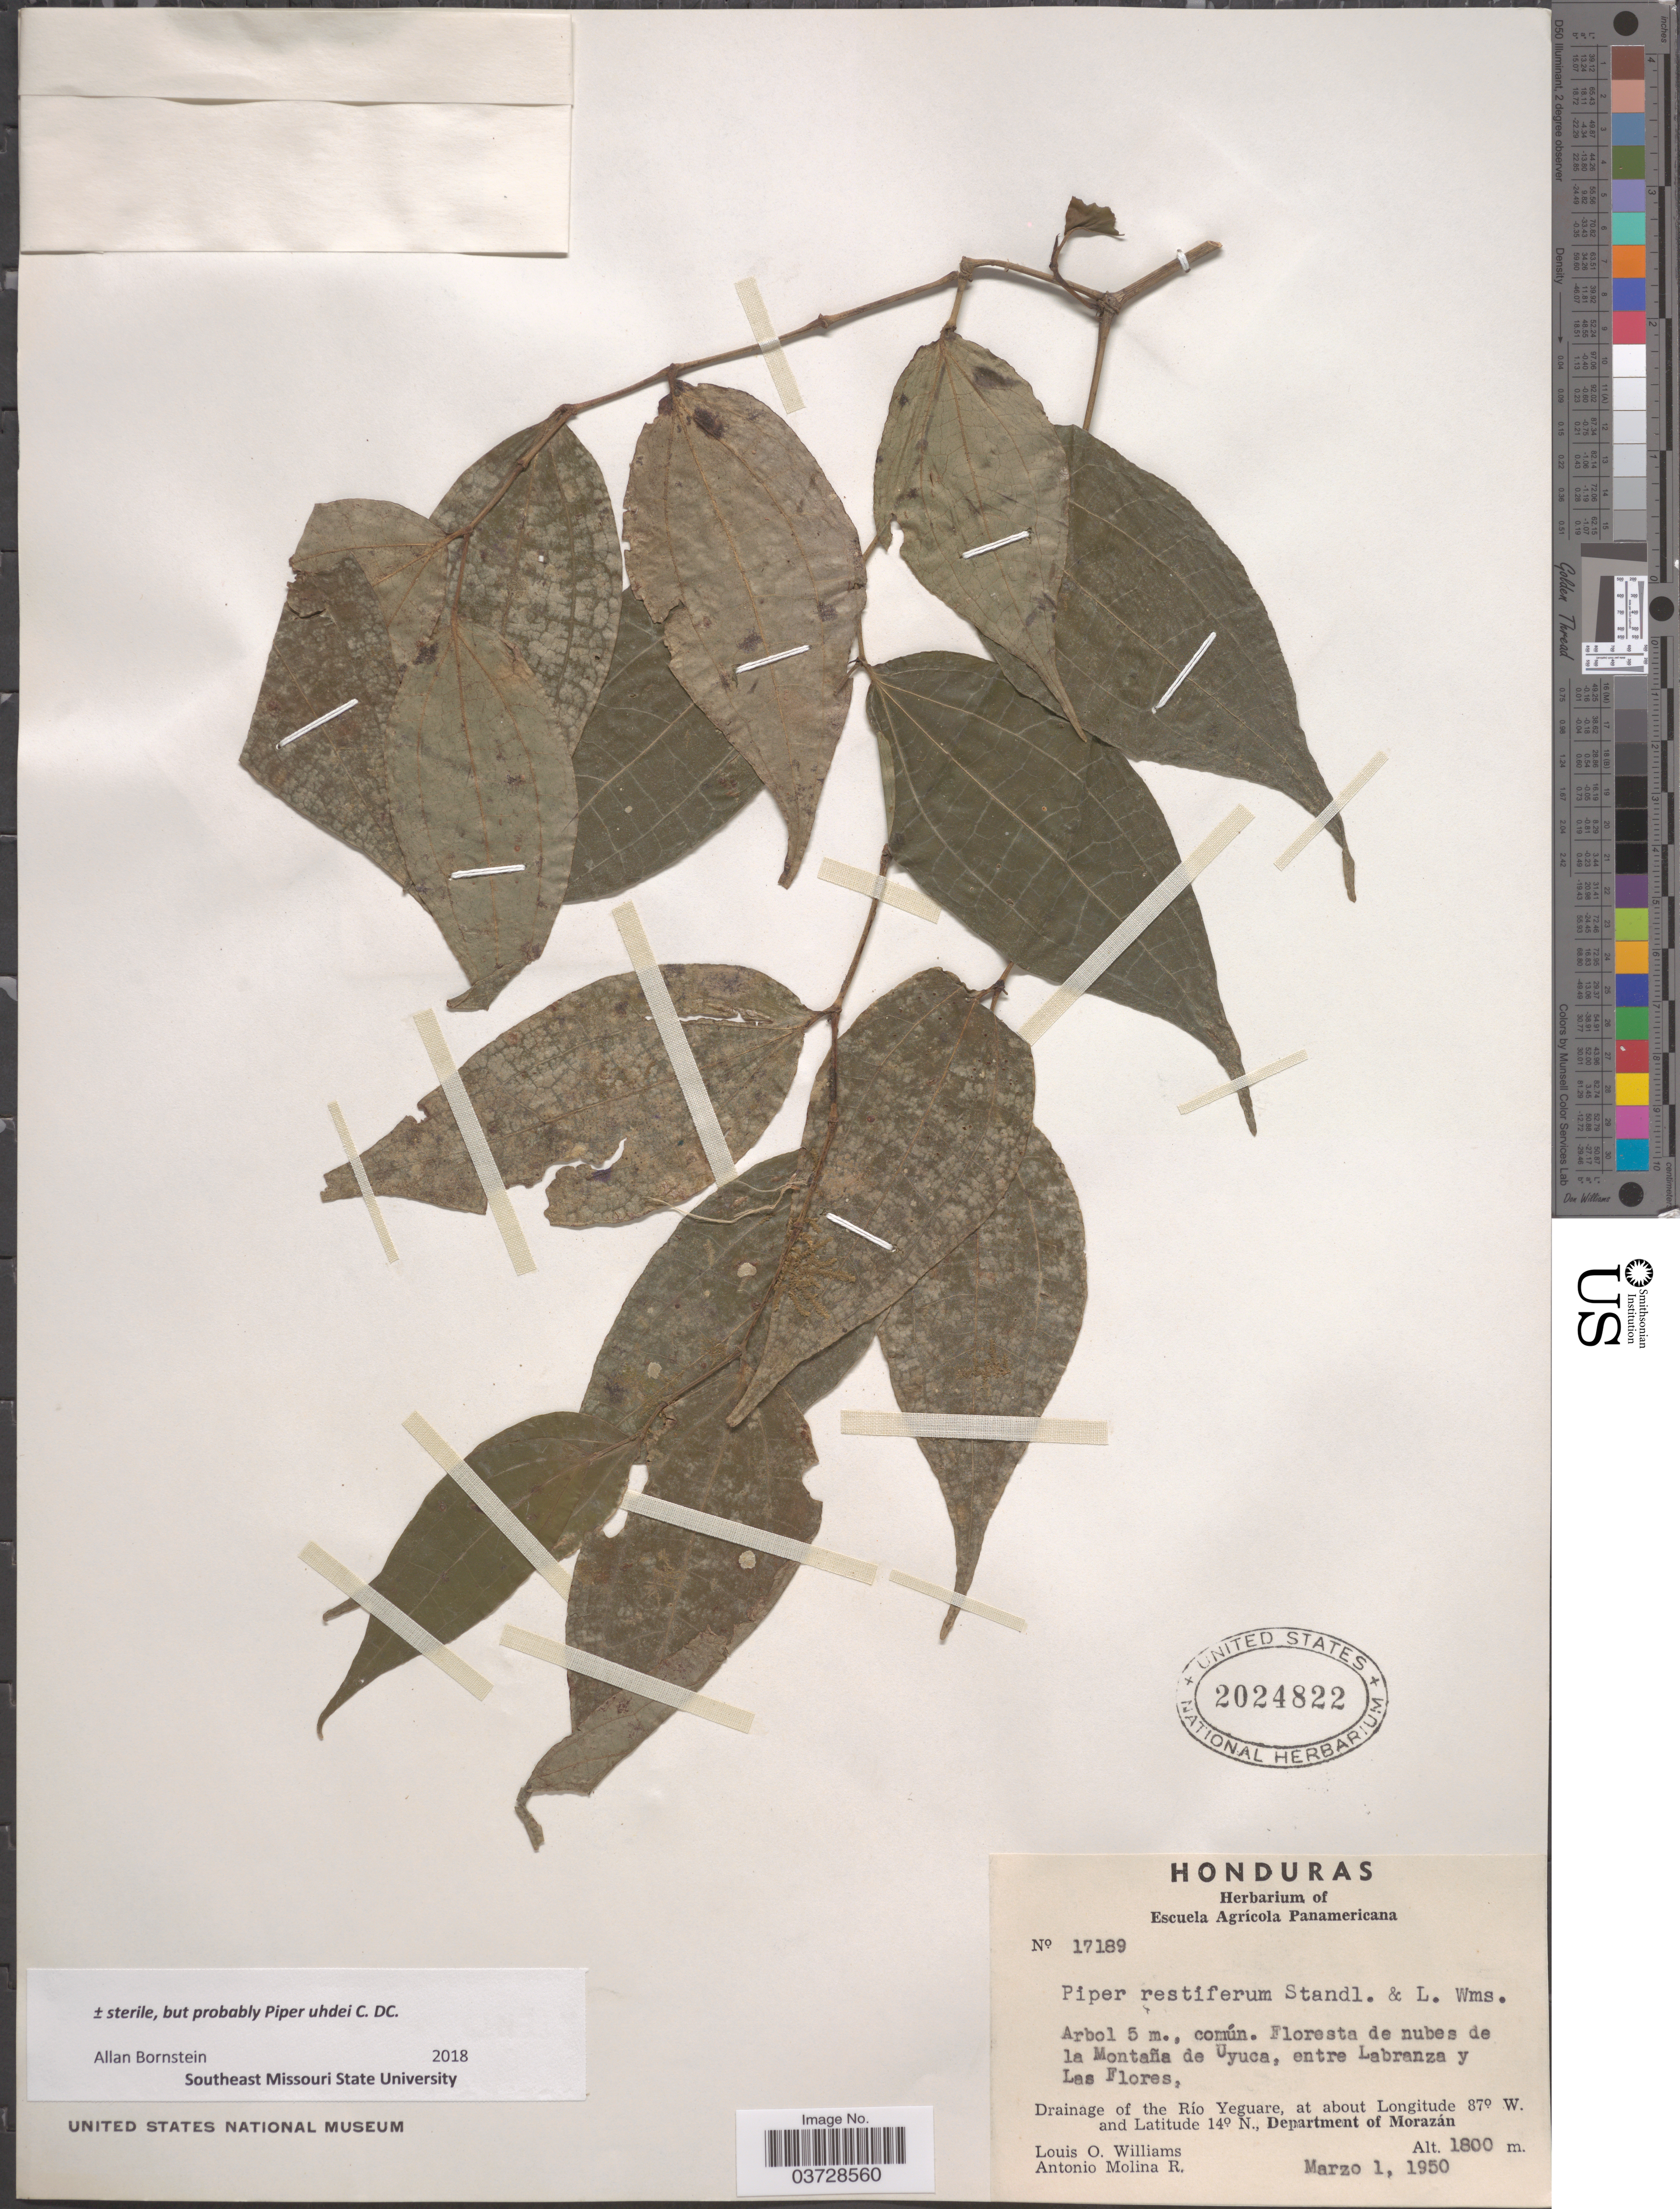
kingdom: Plantae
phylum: Tracheophyta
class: Magnoliopsida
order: Piperales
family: Piperaceae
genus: Piper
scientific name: Piper uhdei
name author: C. DC.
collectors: L. O. Williams & A. Molina R.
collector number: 17189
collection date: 1950-03-01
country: Honduras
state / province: Fco. Morazán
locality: Floresta de nubes de la Montaña de Uyuca, entre Labranza y Las Flores, Drainage of the Río Yeguare. Department of Morazán.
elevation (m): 1800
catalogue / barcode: US 2024822